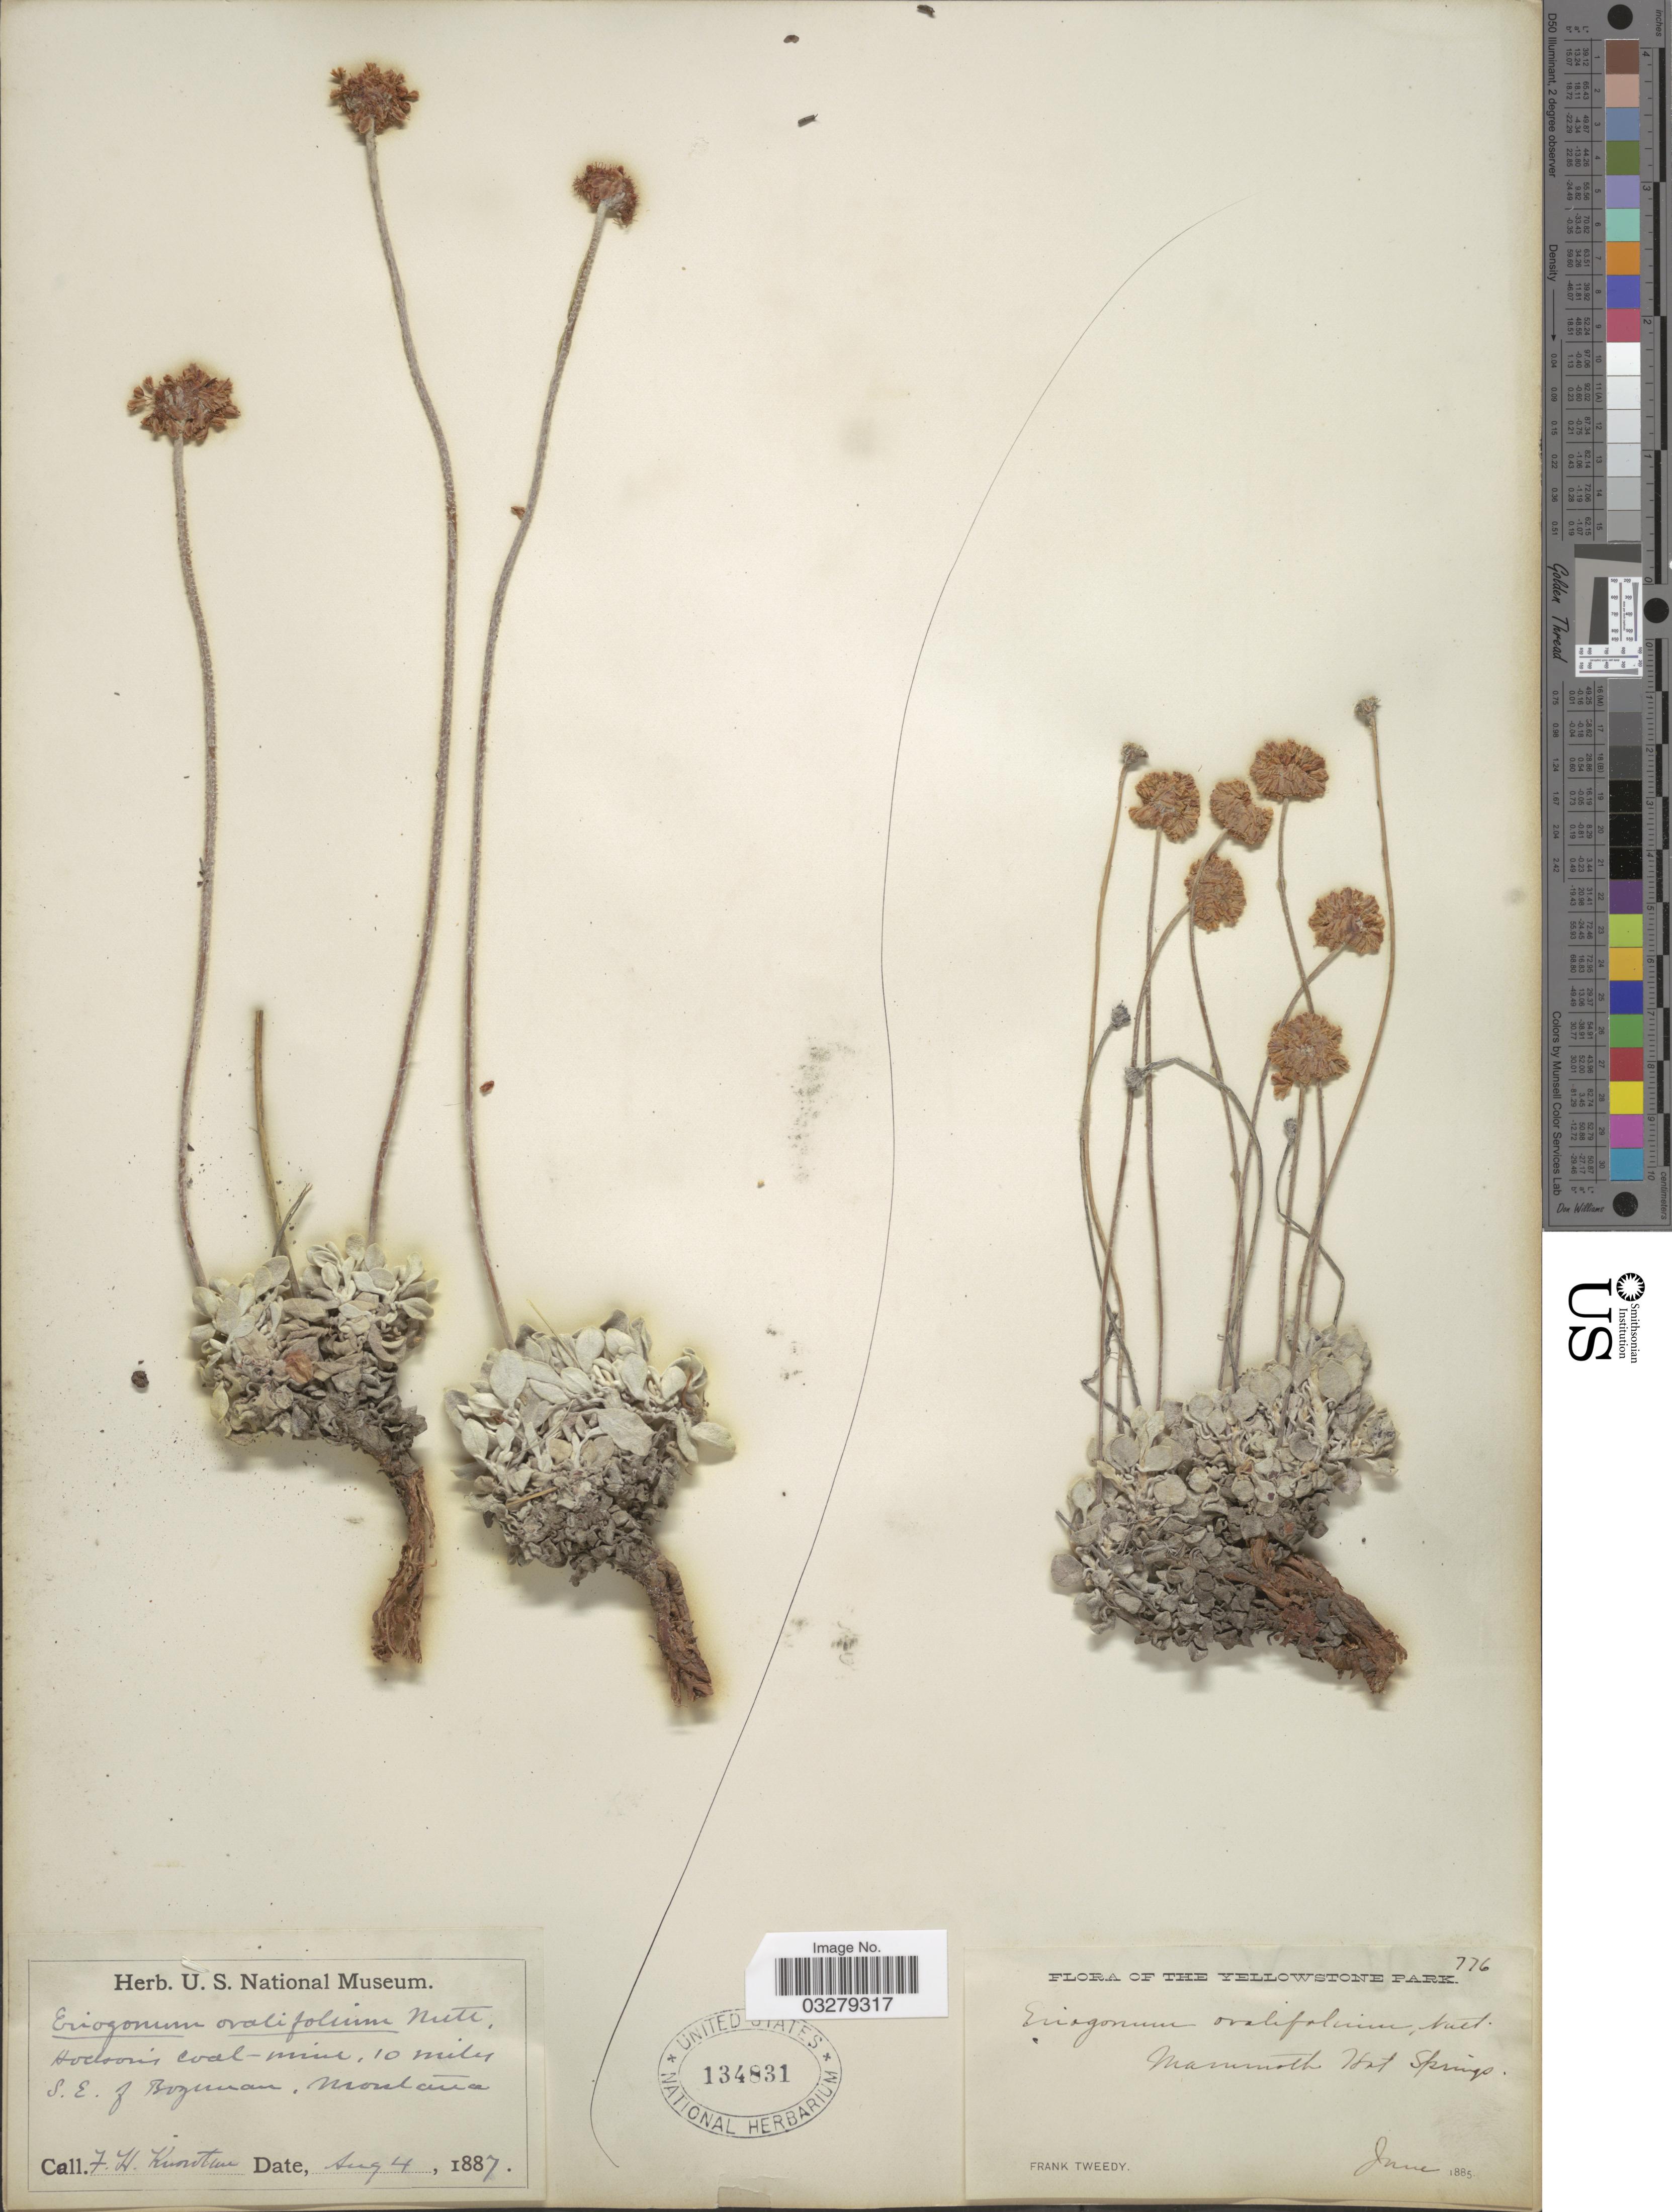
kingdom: Plantae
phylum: Tracheophyta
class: Magnoliopsida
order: Caryophyllales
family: Polygonaceae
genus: Eriogonum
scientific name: Eriogonum ovalifolium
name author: Nutt.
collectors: F. H. Knowlton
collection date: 1887-08-04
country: United States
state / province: Montana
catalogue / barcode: US 134831